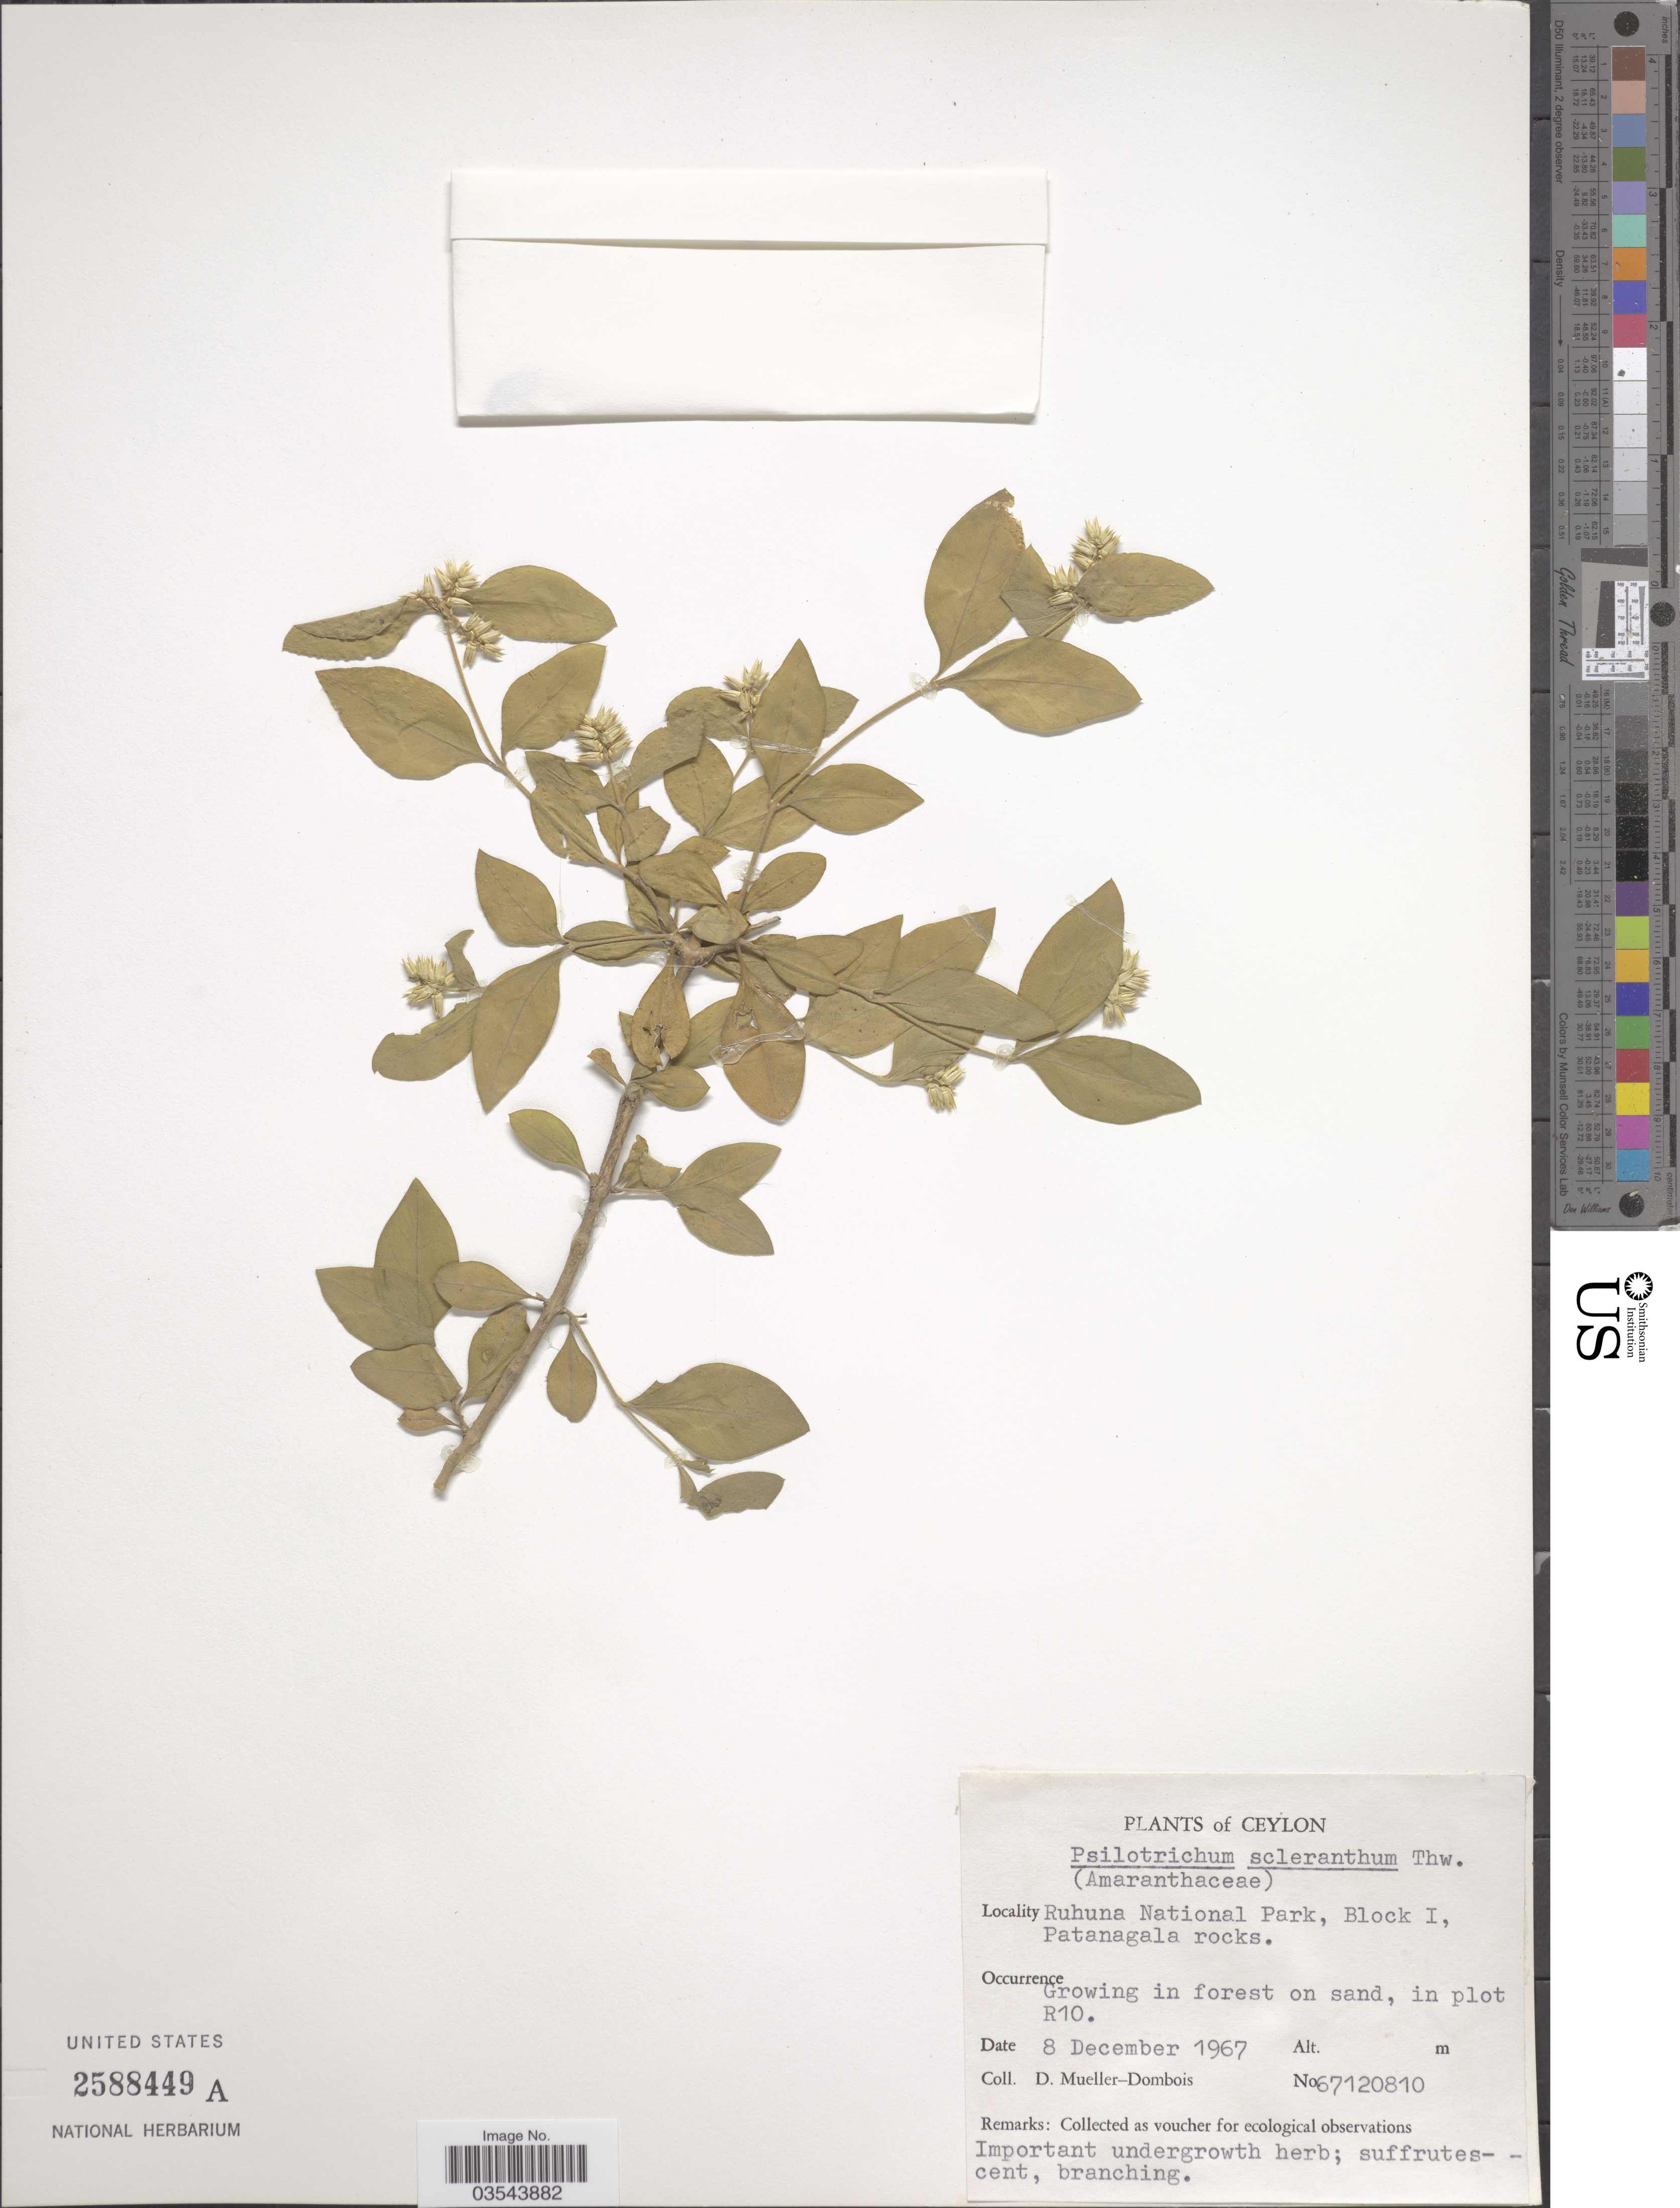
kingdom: Plantae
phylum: Tracheophyta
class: Magnoliopsida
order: Caryophyllales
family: Amaranthaceae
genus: Psilotrichum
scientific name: Psilotrichum scleranthum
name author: Thwaites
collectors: D. Mueller-Dombois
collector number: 67120810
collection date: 1967-12-08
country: Sri Lanka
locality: Ceylon. Ruhuna National Park, Block I, Patanagala rocks. In plot R10.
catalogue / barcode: US 2588449A